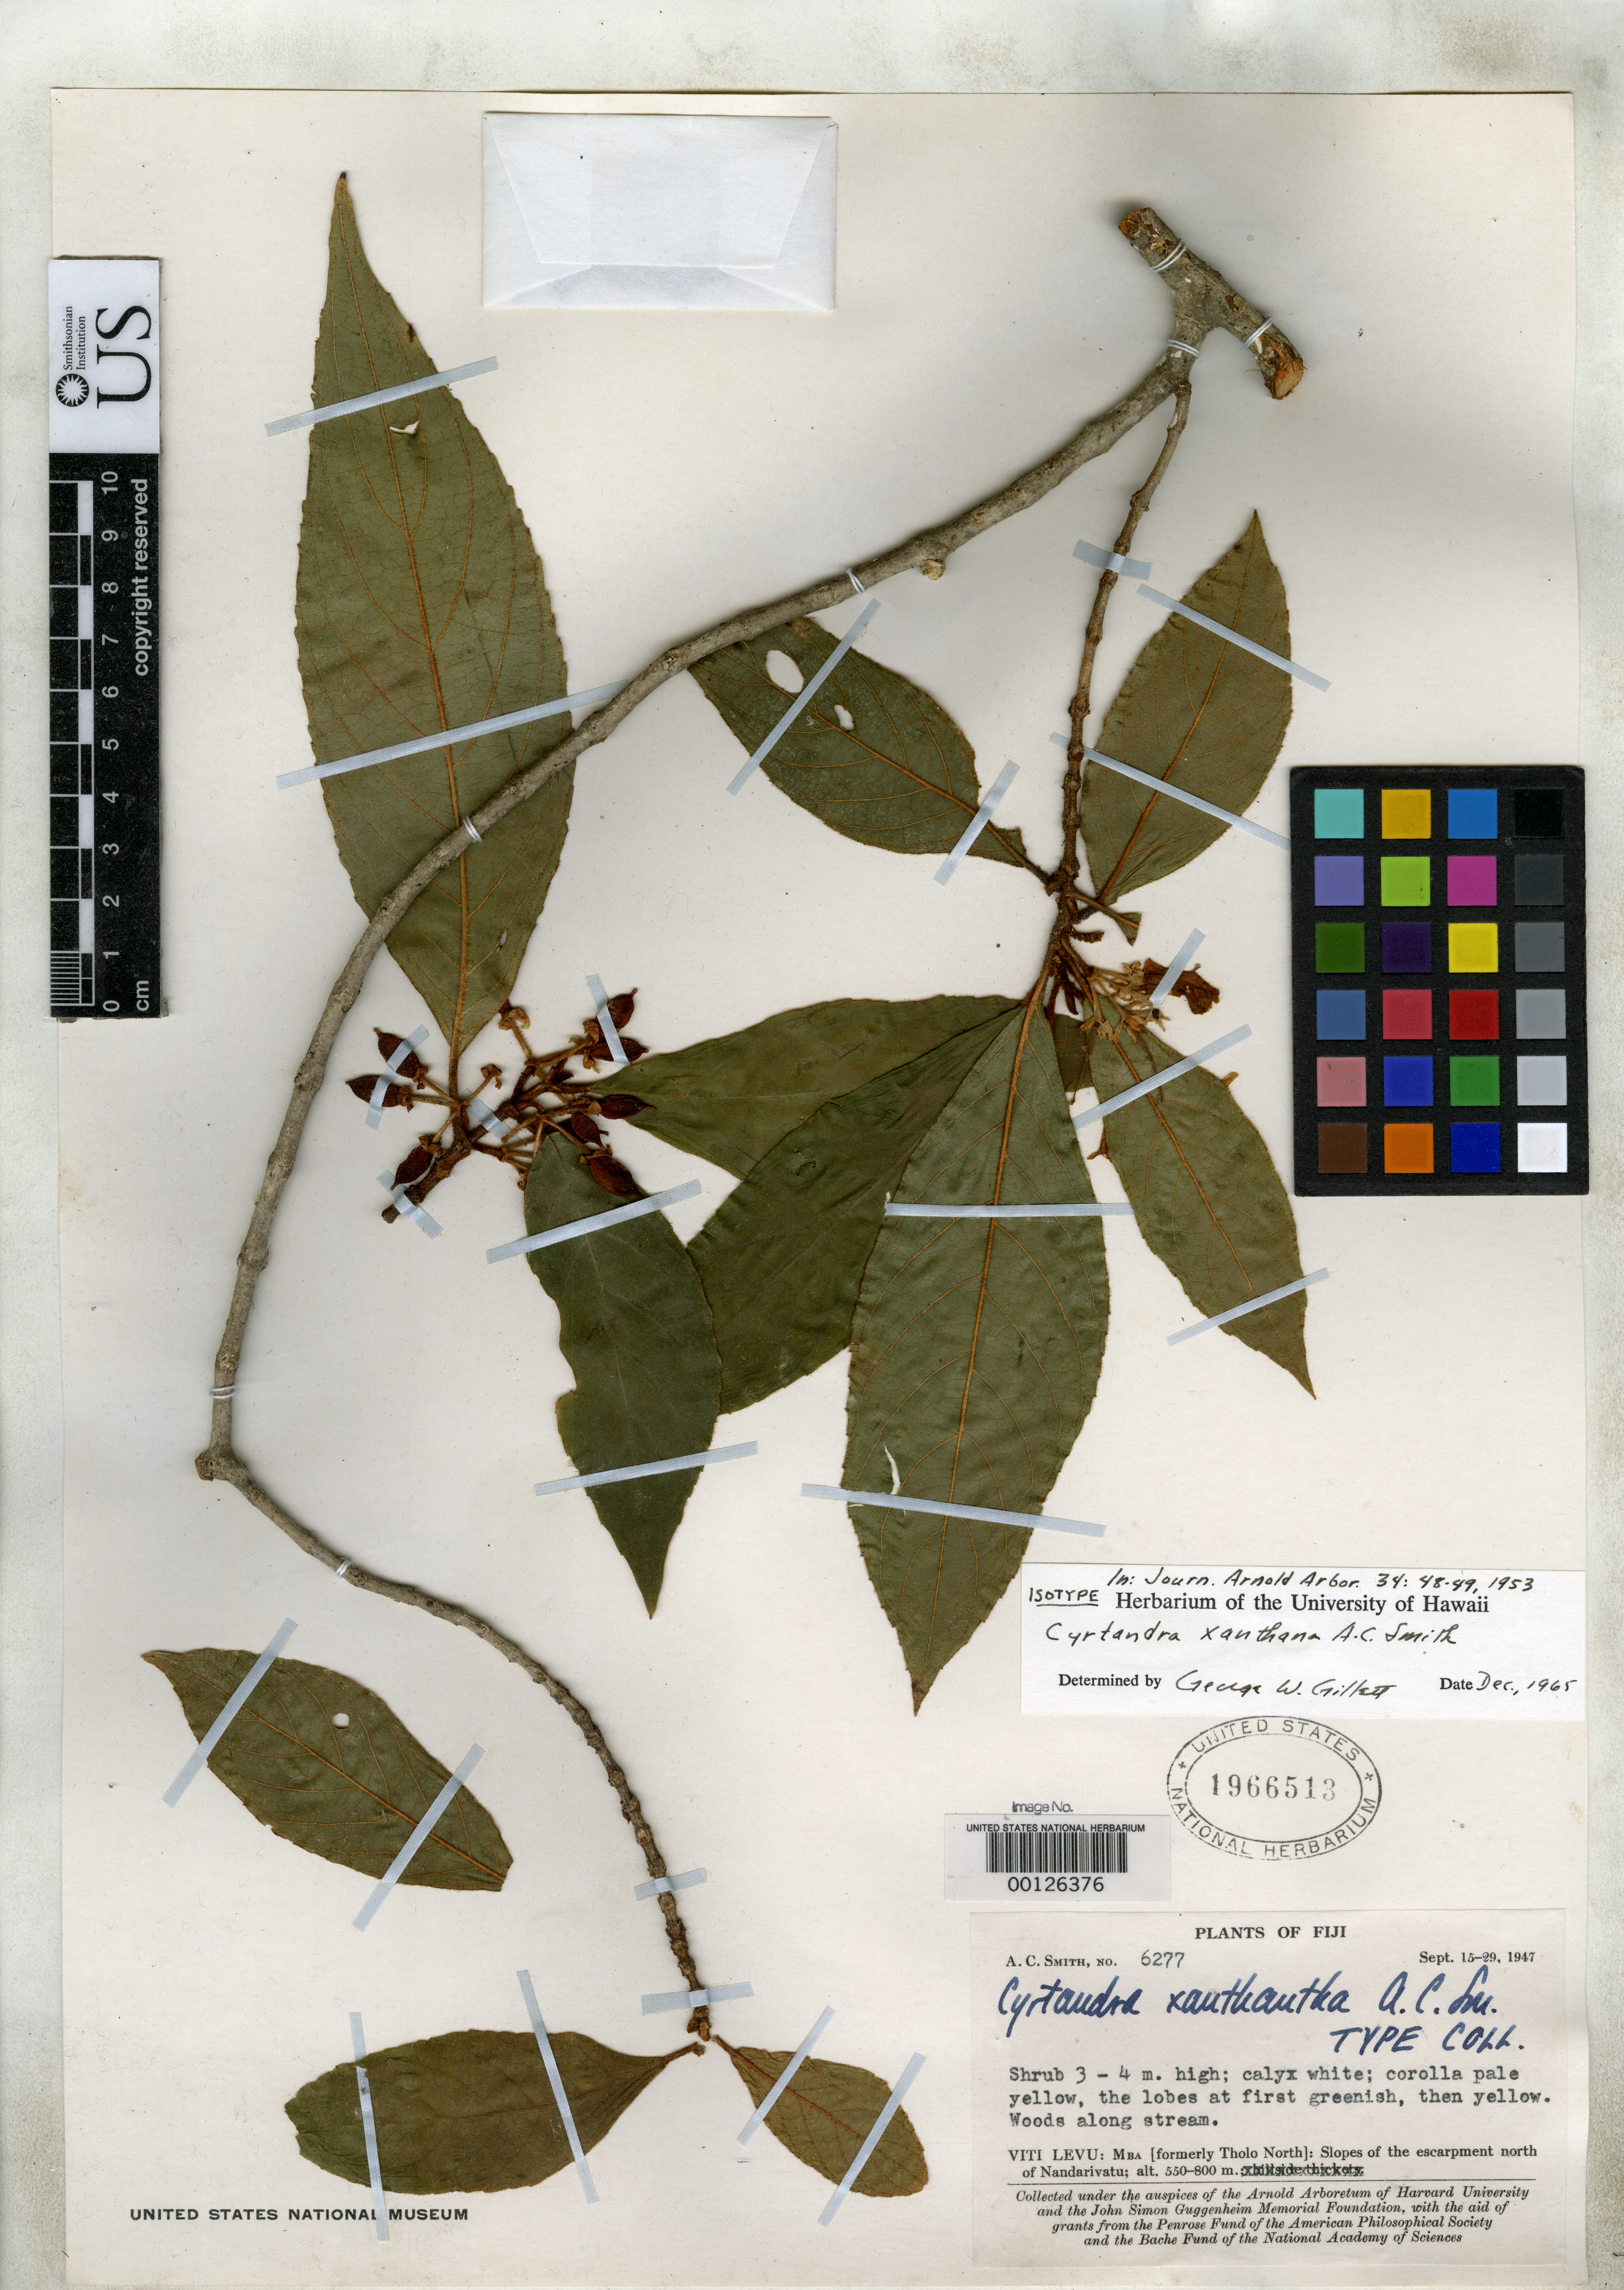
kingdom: Plantae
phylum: Tracheophyta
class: Magnoliopsida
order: Lamiales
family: Gesneriaceae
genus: Cyrtandra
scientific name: Cyrtandra xanthantha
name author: A.C. Sm.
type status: Isotype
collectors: A. C. Smith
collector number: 6277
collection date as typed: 29 Sep 1947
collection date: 1947-09-29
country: Fiji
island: Viti Levu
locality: Mba, slopes of escarpment N of Nandarivatu. [Viti Levu Group]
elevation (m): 550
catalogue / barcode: US 1966513